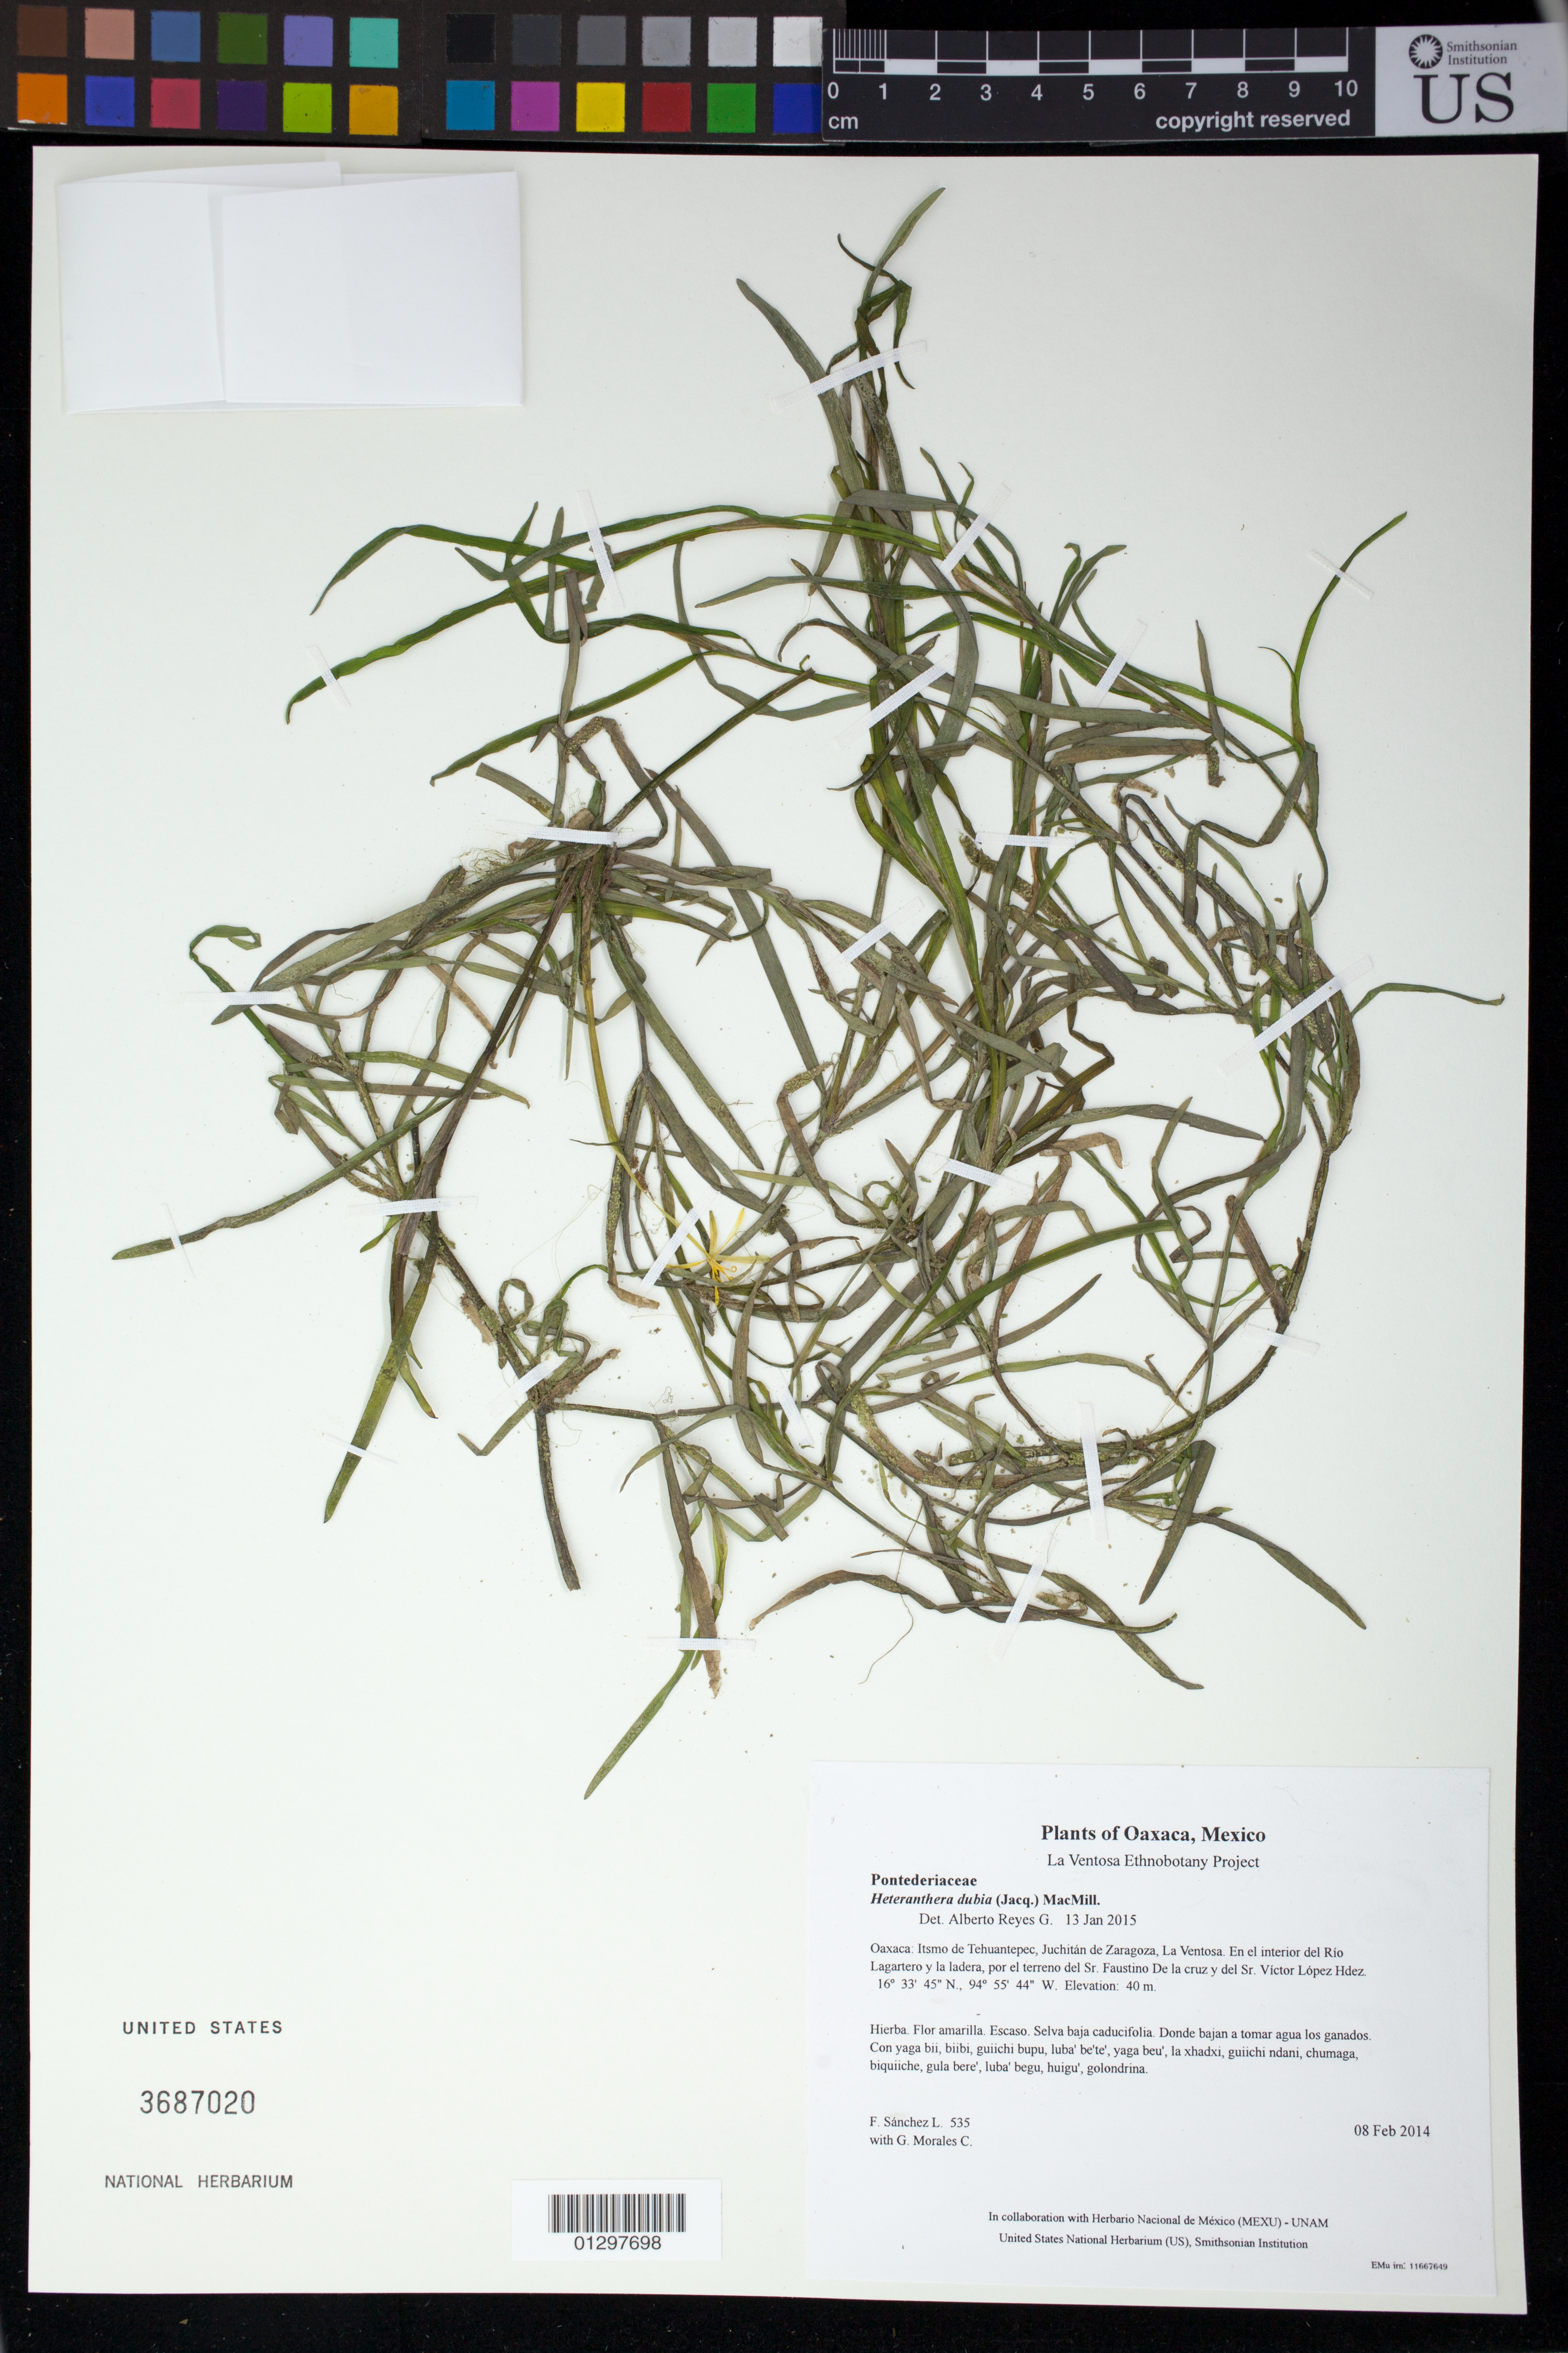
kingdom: Plantae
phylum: Tracheophyta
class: Liliopsida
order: Commelinales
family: Pontederiaceae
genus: Heteranthera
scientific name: Heteranthera dubia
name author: (Jacq.) MacMill.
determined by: Reyes García, A.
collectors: F. Sánchez L. & G. Morales C.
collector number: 535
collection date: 2014-02-08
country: Mexico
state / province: Oaxaca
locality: Itsmo de Tehuantepec, Juchitán de Zaragoza, La Ventosa. En el interior del Río Lagartero y la ladera, por el terreno del Sr. Faustino De la cruz y del Sr. Víctor López Hdez.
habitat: Selva baja caducifolia. Donde bajan a tomar agua los ganados.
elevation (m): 40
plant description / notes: JEBOT, MEXU, SERO, US; Guixi nisa. Guie' naguchi. Huaxie'.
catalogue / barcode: US 3687020